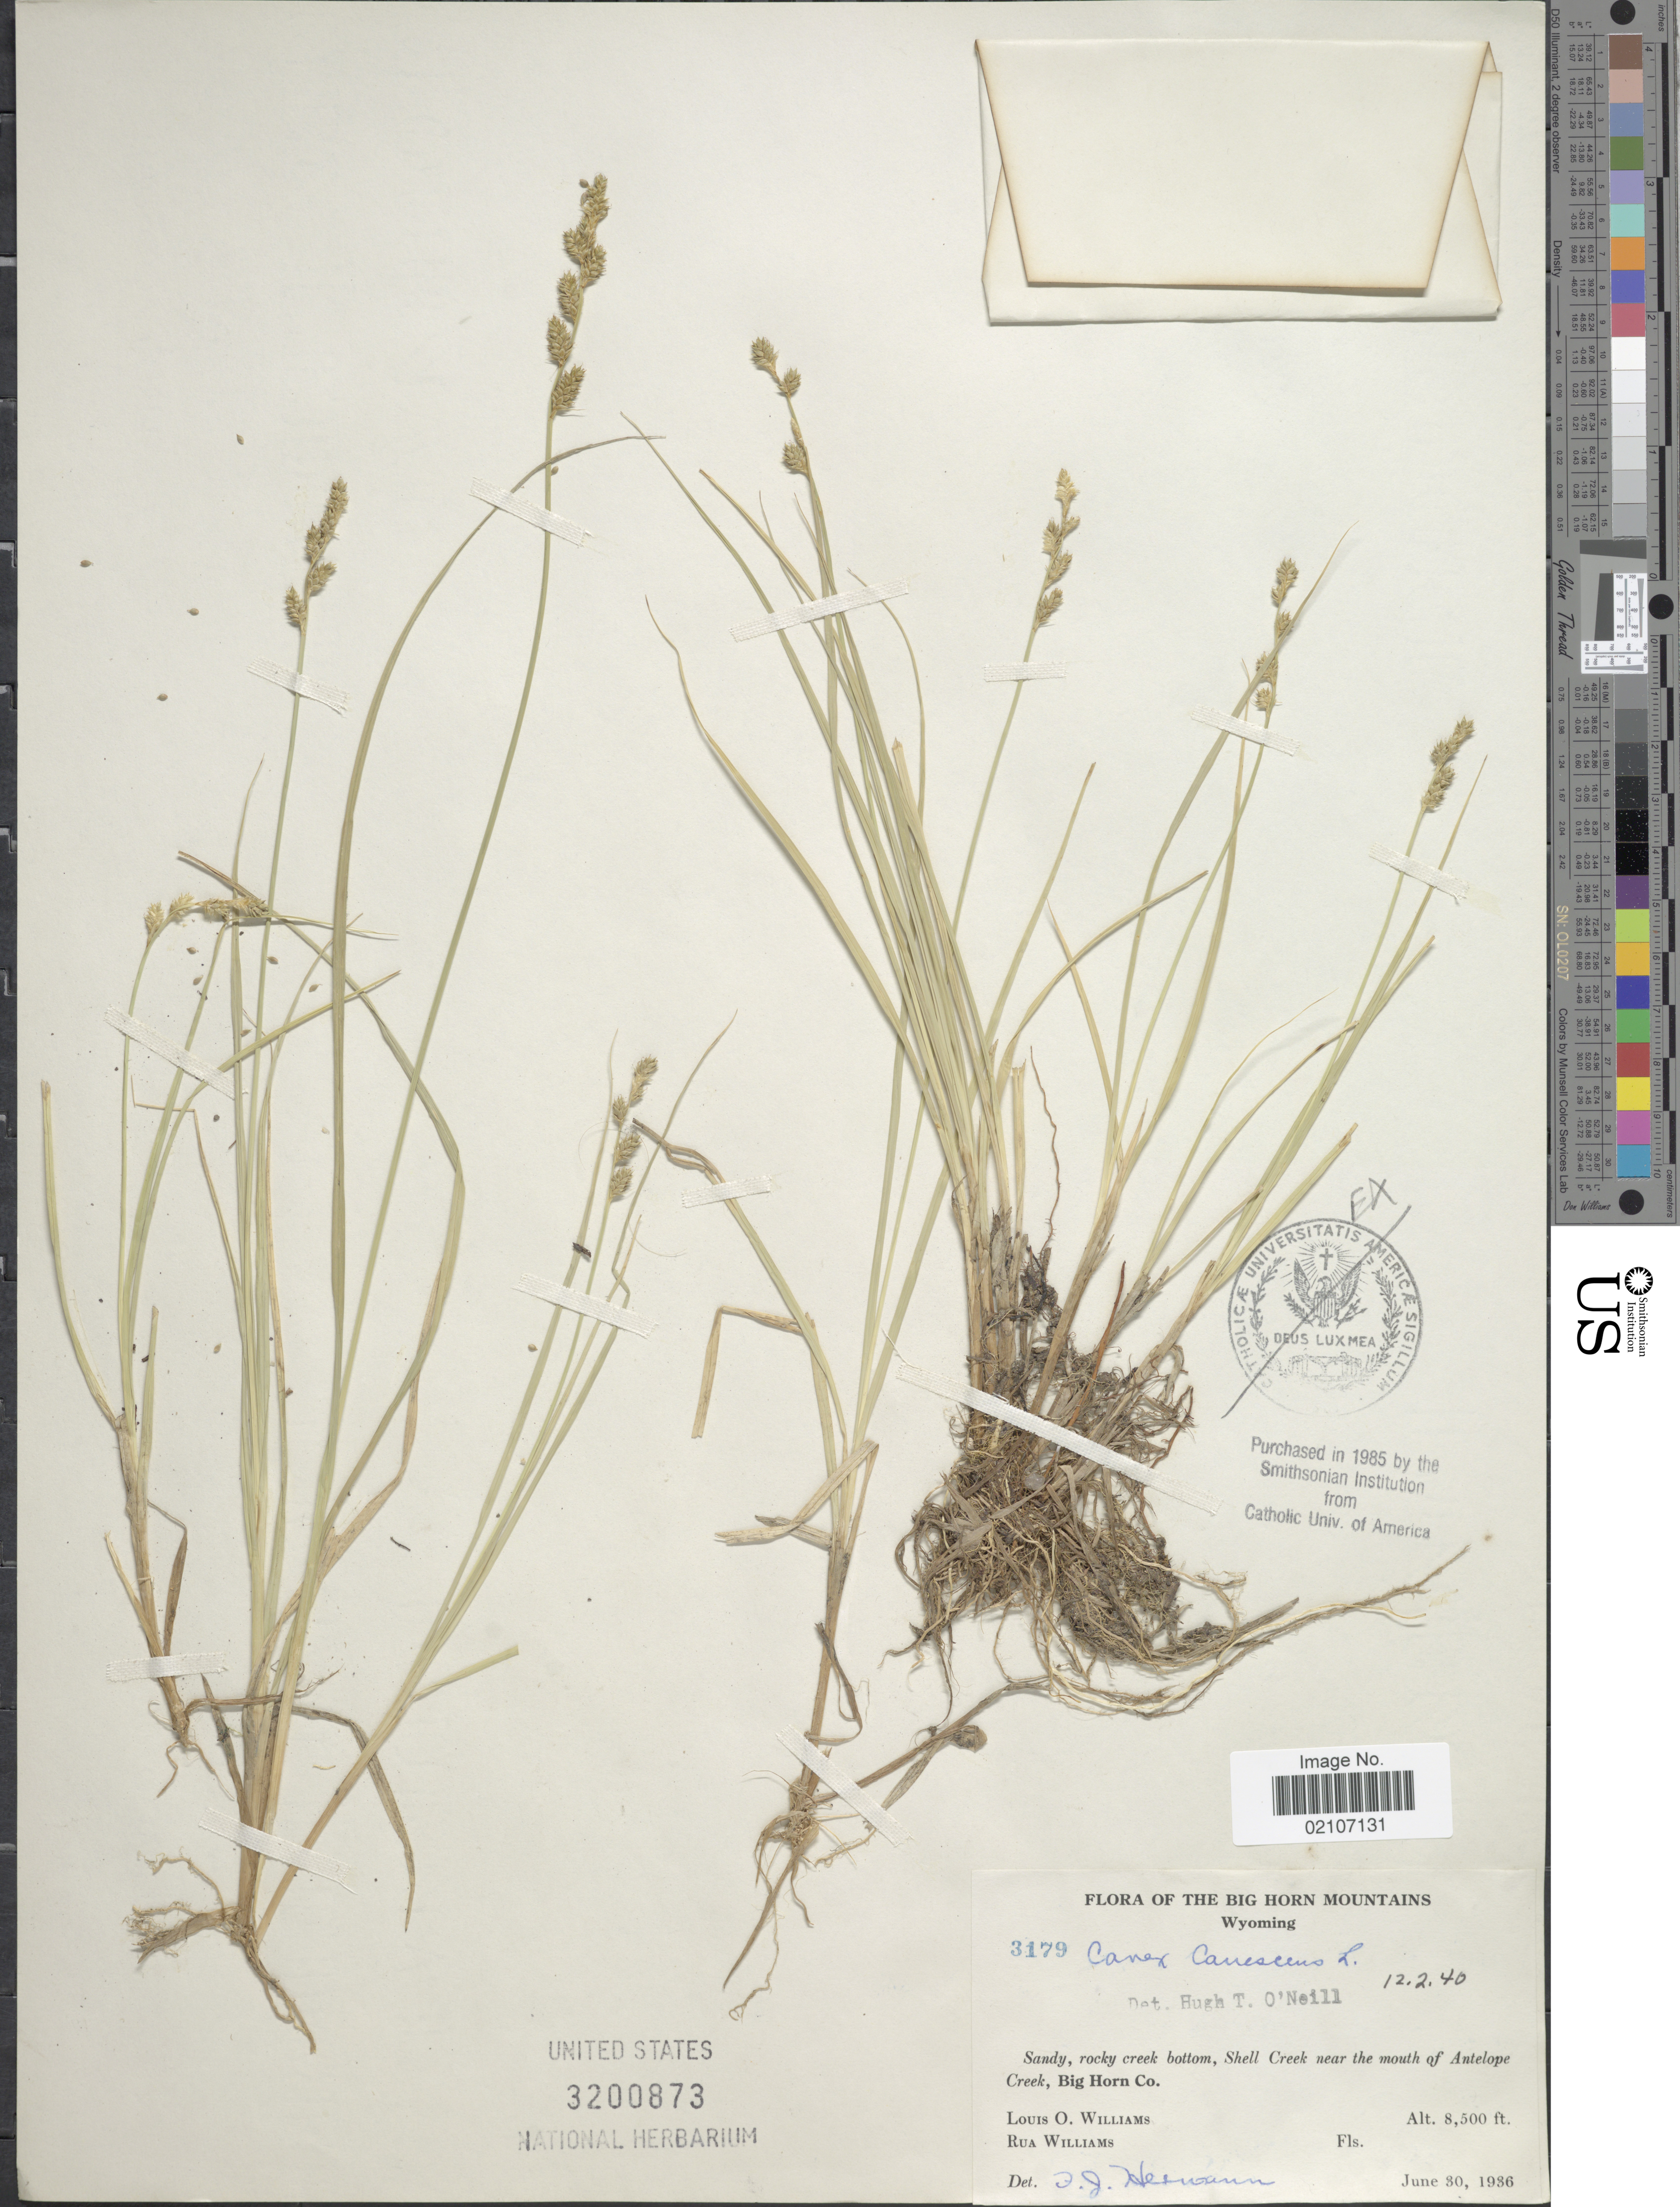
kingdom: Plantae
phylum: Tracheophyta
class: Liliopsida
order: Poales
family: Cyperaceae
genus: Carex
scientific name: Carex canescens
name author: L.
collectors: L. O. Williams & R. P. Williams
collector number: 3179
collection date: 1936-06-30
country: United States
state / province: Wyoming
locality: The Big Horn Mountains, Shell Creek near the mouth of Antelope Creek, Big Horn Co.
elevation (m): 2591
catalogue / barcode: US 3200873